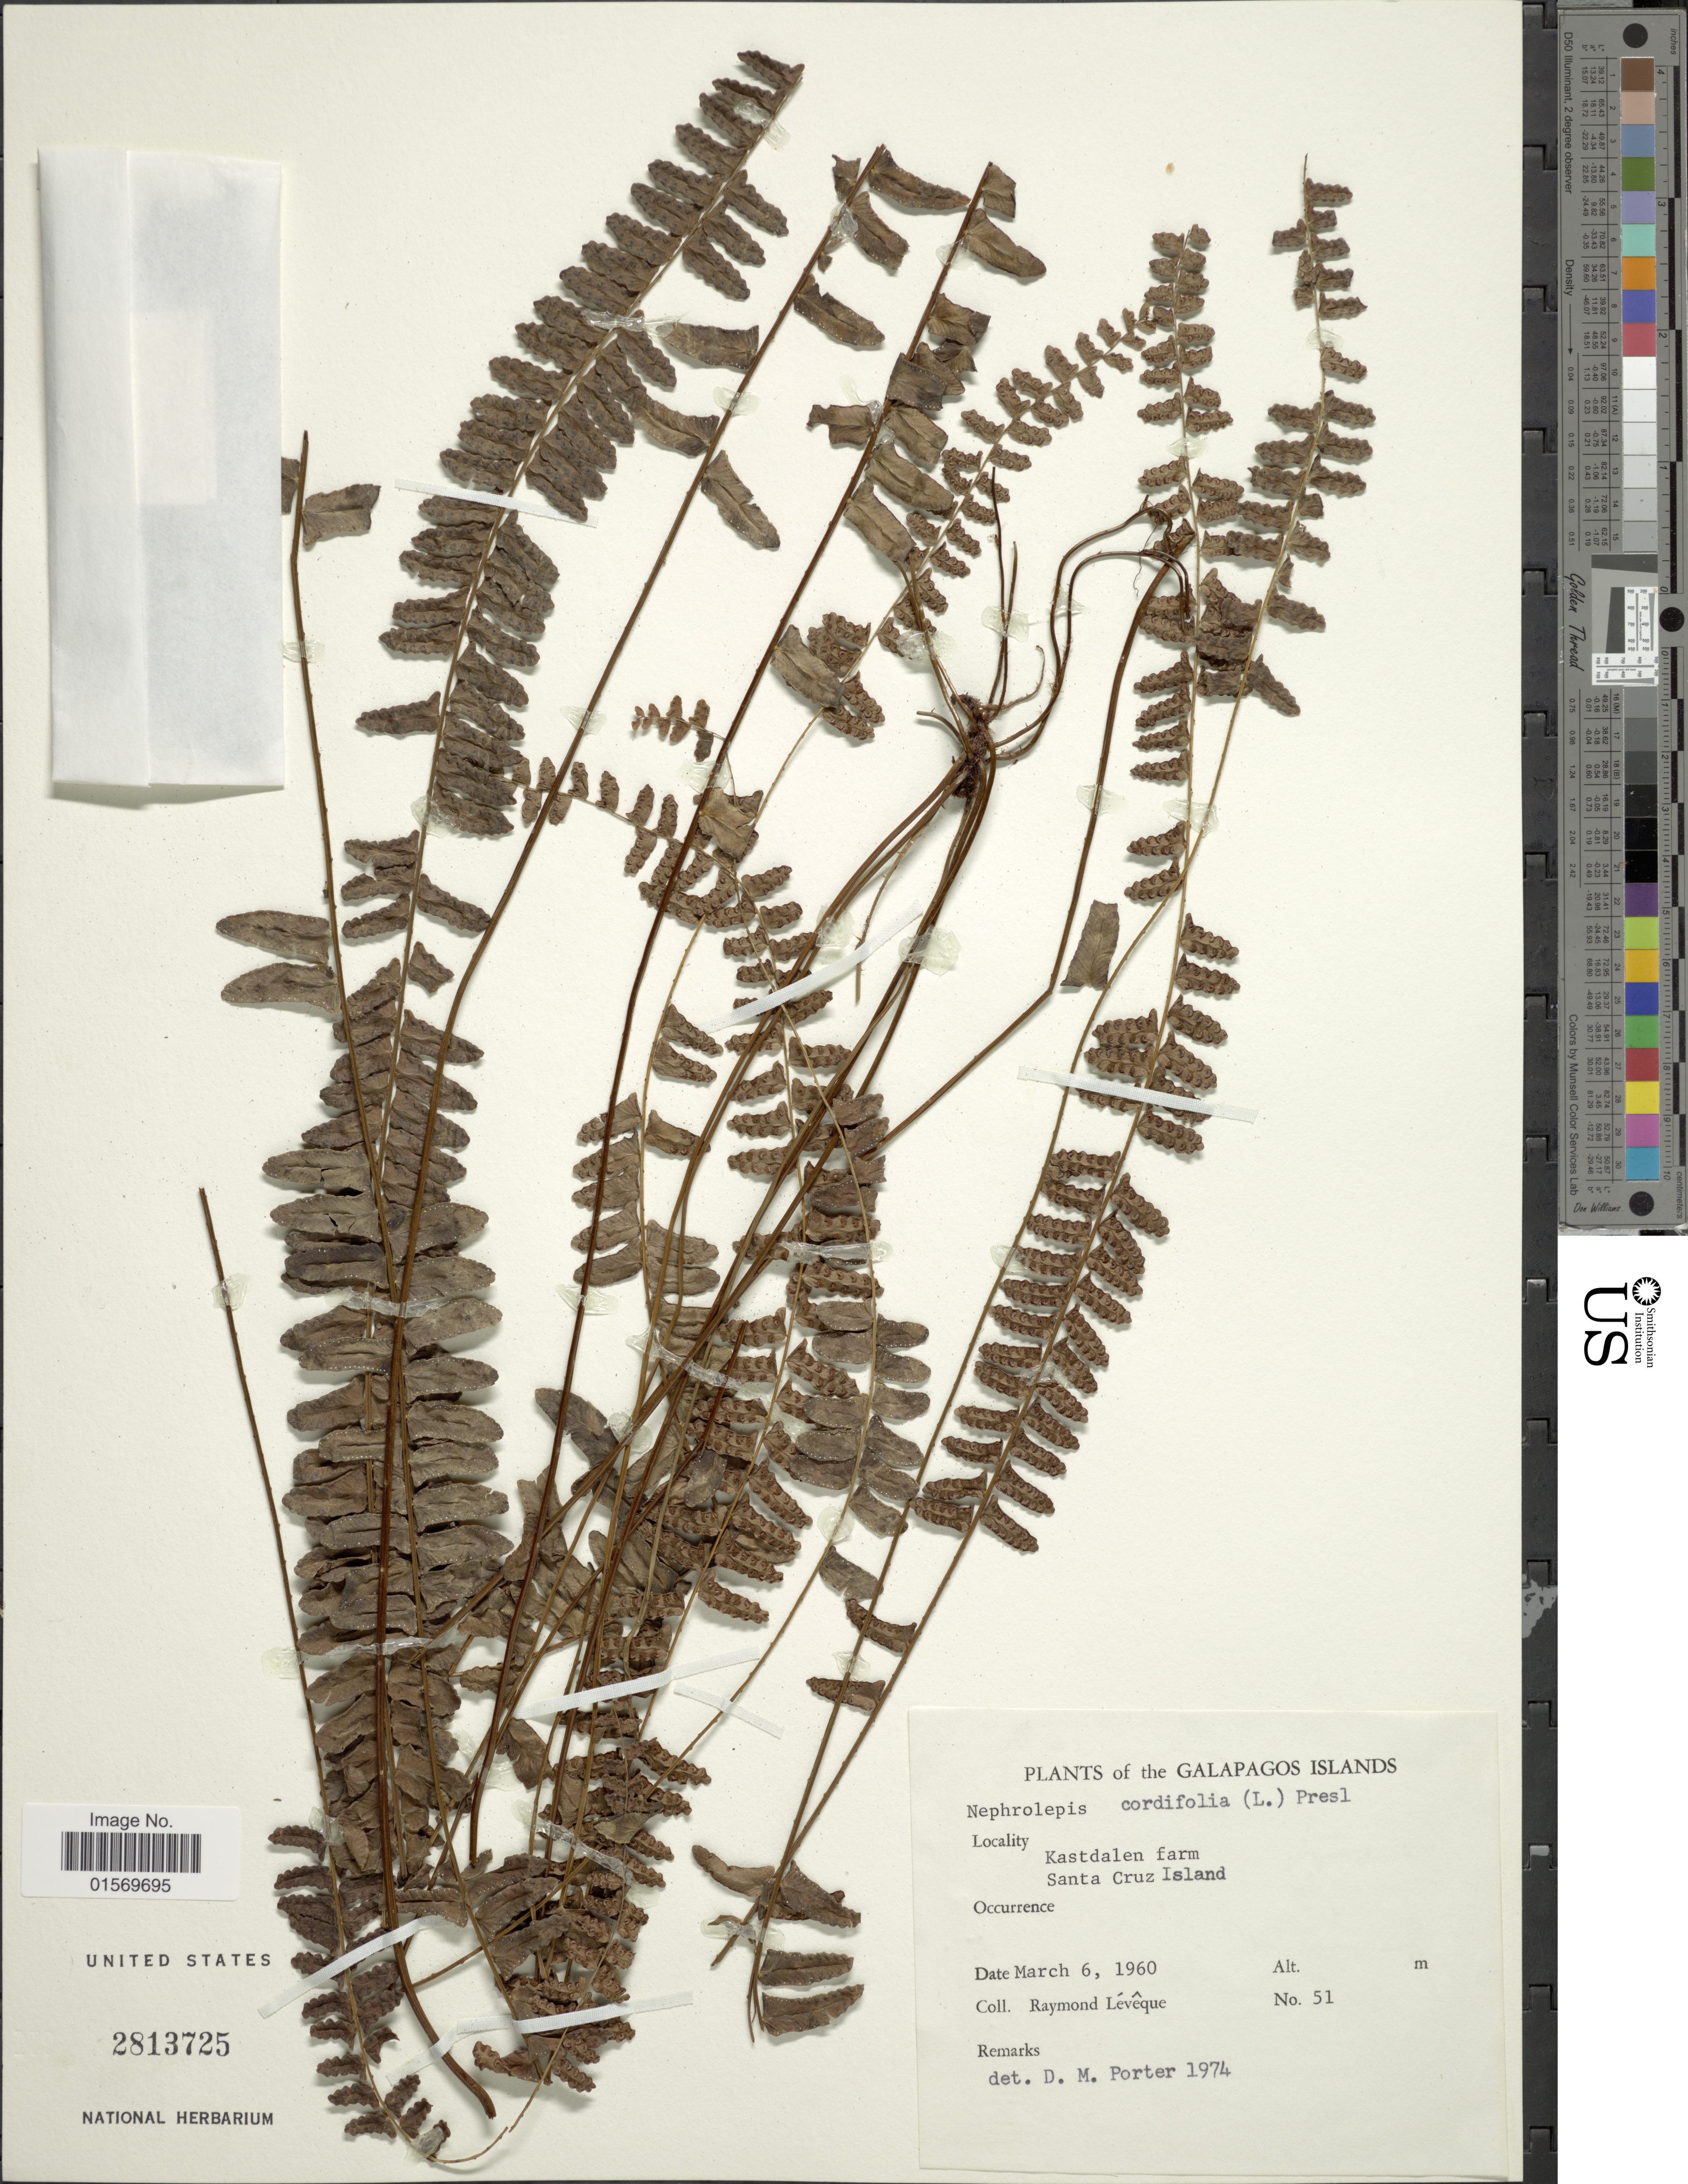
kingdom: Plantae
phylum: Tracheophyta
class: Polypodiopsida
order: Polypodiales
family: Nephrolepidaceae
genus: Nephrolepis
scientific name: Nephrolepis cordifolia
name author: (L.) C. Presl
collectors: R. Lévêque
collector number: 51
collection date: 1960-03-06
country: Ecuador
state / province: Colón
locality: Galapagos Islands, Kastdalen farm, Santa Cruz Island.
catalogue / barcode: US 2813725